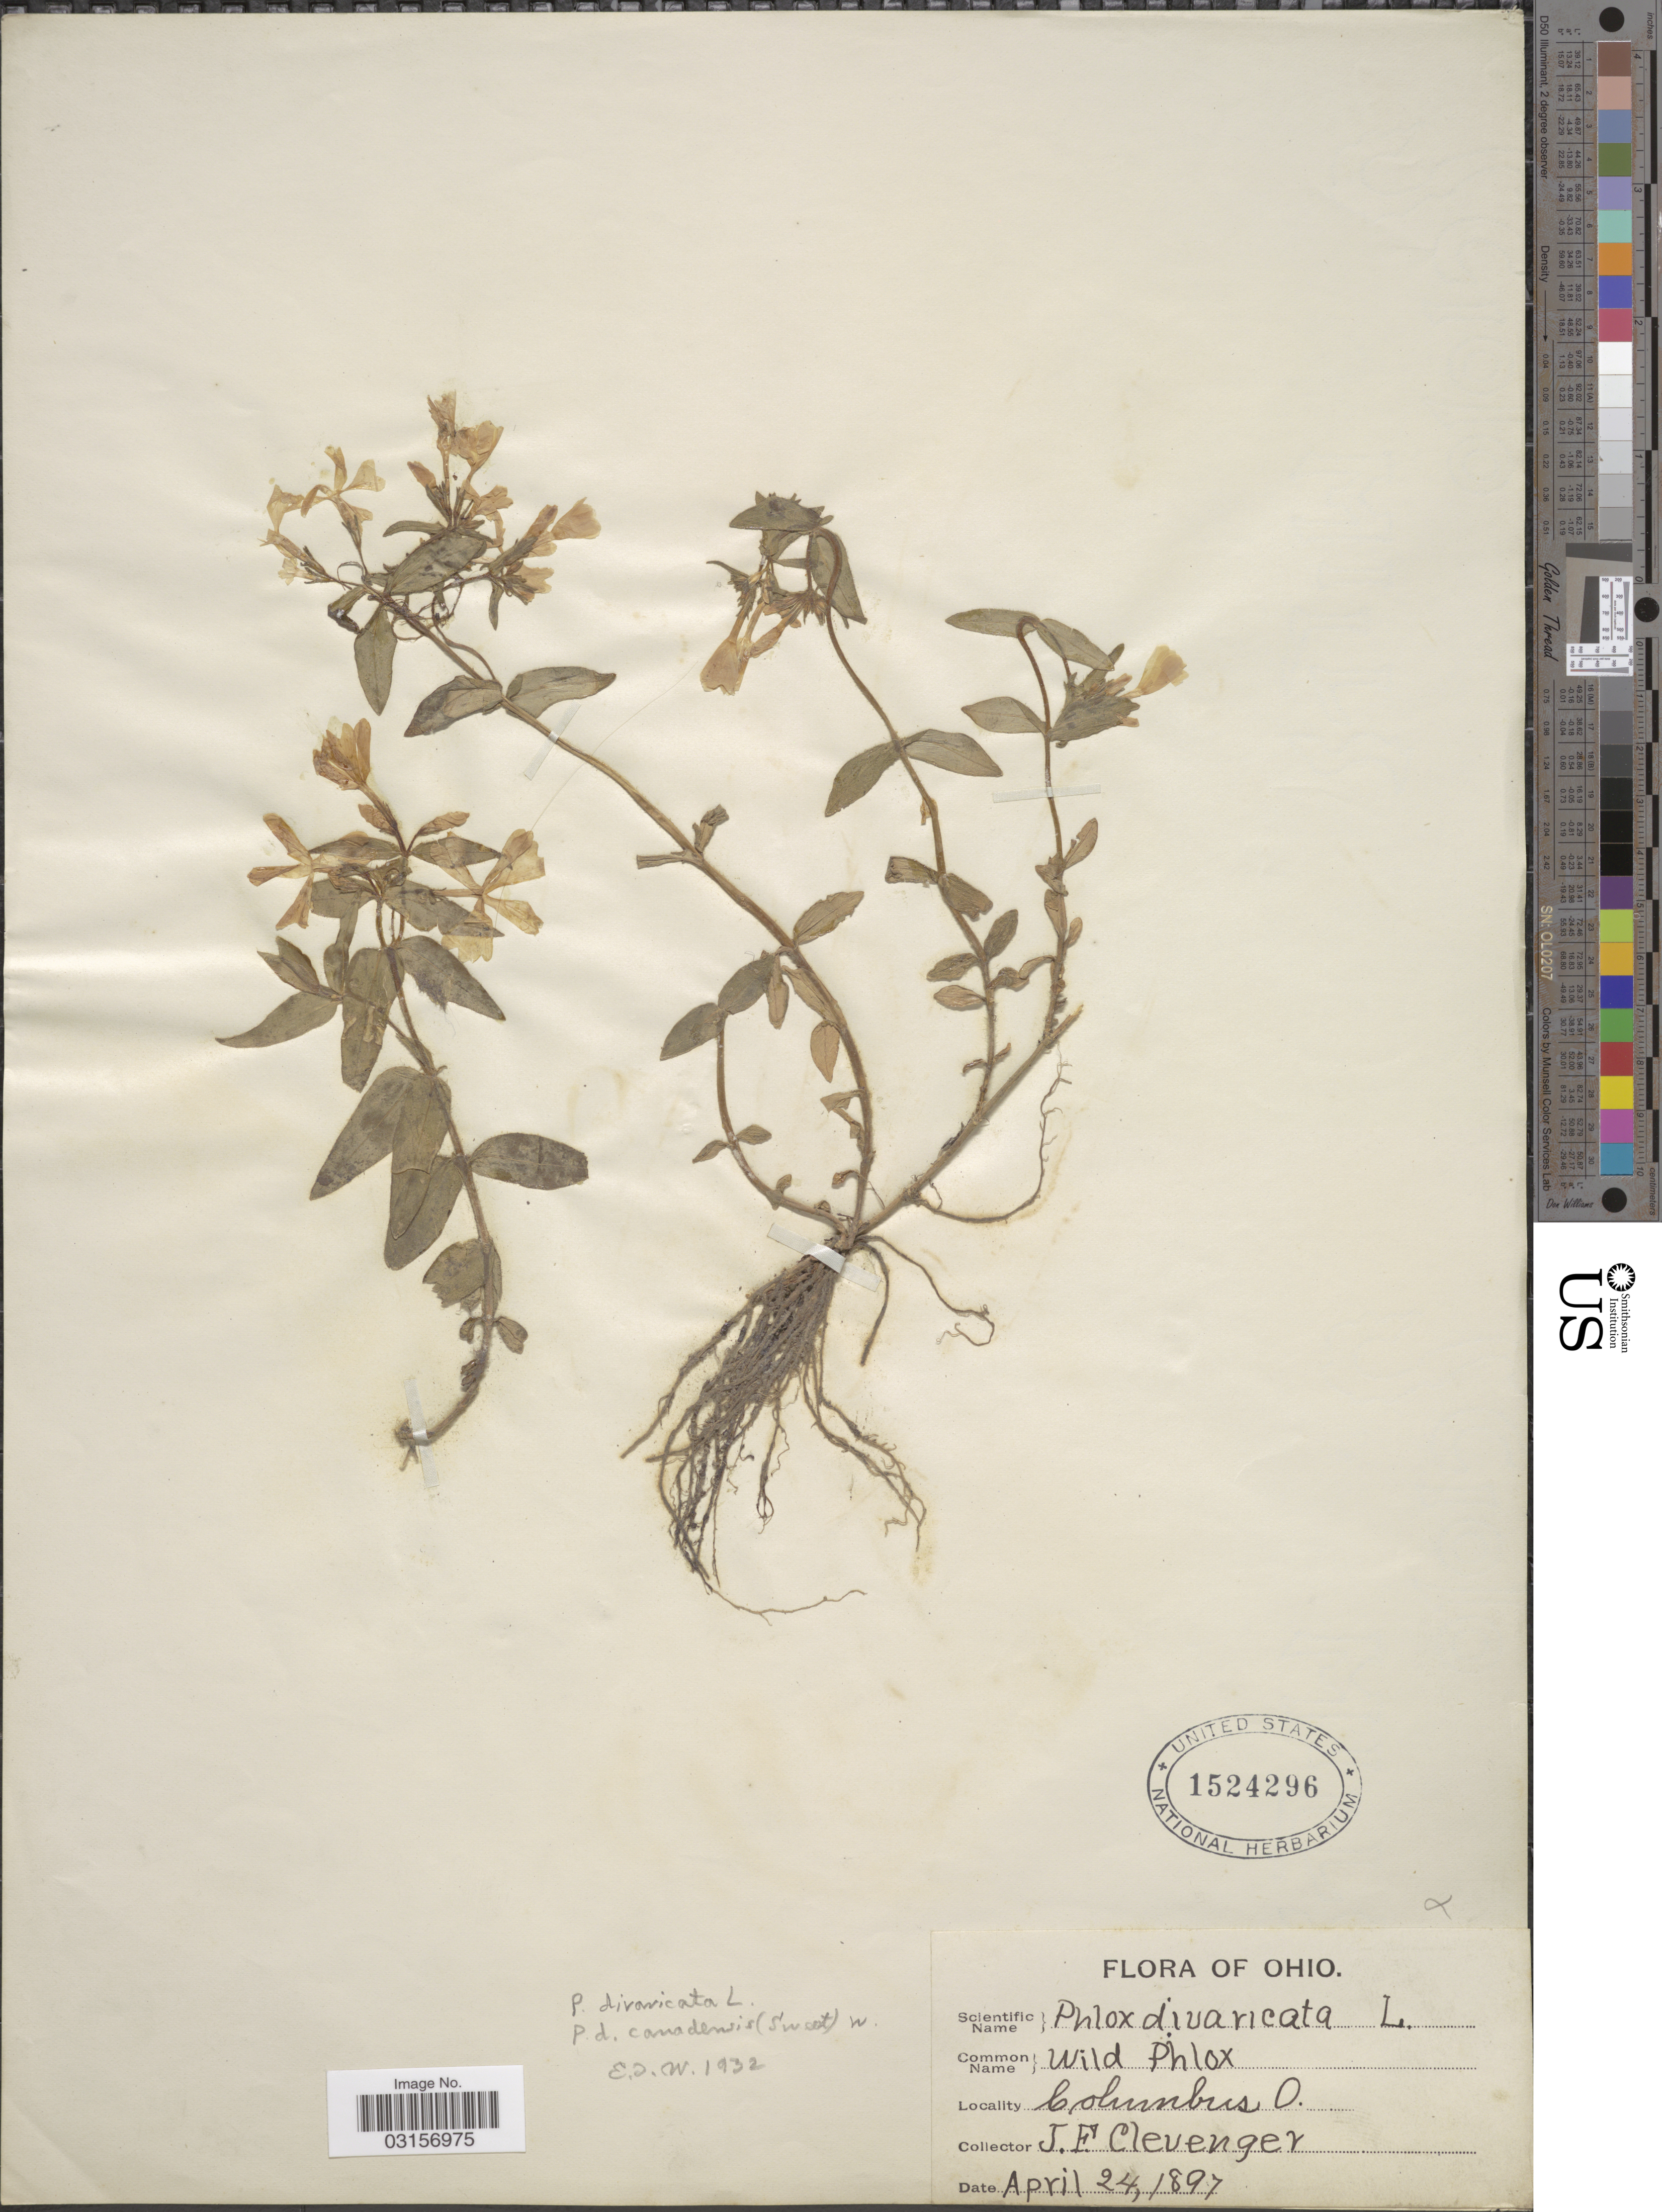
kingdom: Plantae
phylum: Tracheophyta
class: Magnoliopsida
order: Ericales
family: Polemoniaceae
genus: Phlox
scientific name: Phlox divaricata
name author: L.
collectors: J. F. Clevenger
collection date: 1897-04-24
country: United States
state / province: Ohio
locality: Columbus.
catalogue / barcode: US 1524296